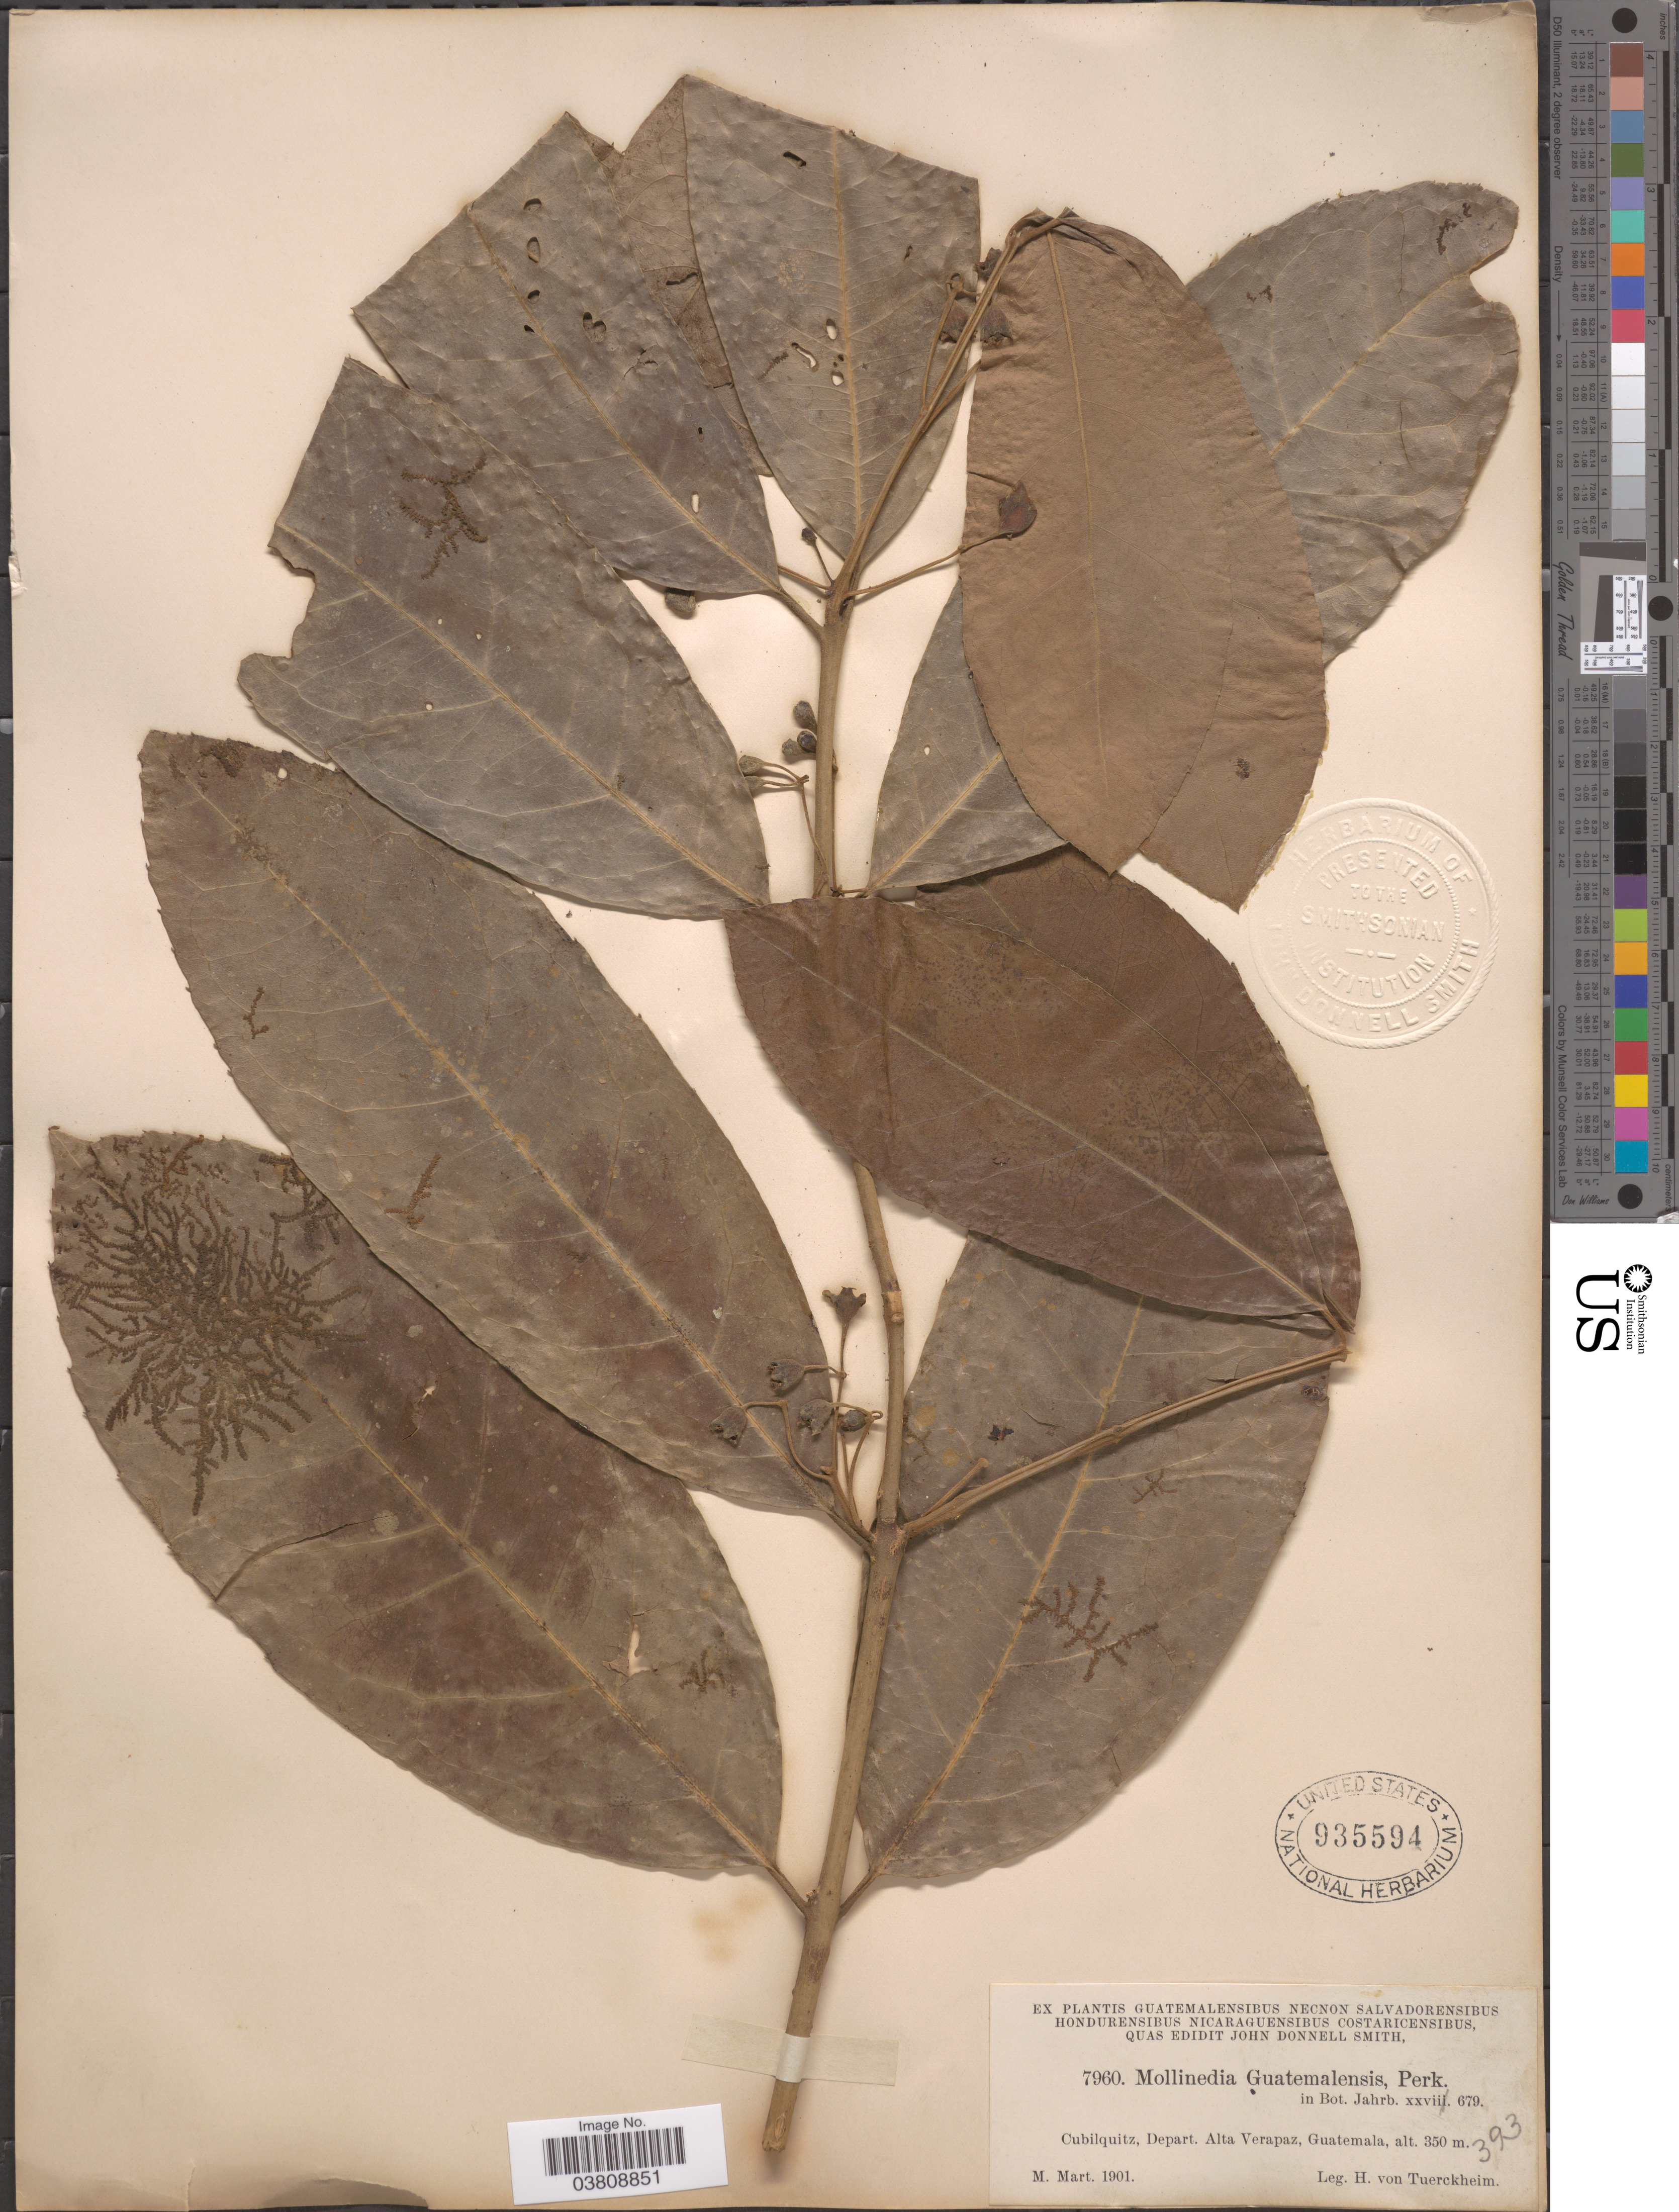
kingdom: Plantae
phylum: Tracheophyta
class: Magnoliopsida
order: Laurales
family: Monimiaceae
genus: Mollinedia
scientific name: Mollinedia guatemalensis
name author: Perkins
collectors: H. von Tuerckheim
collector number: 7960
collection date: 1901-03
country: Guatemala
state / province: Alta Verapaz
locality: Cubilquitz, Depart. Alta Verapaz.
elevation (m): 350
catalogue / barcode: US 935594